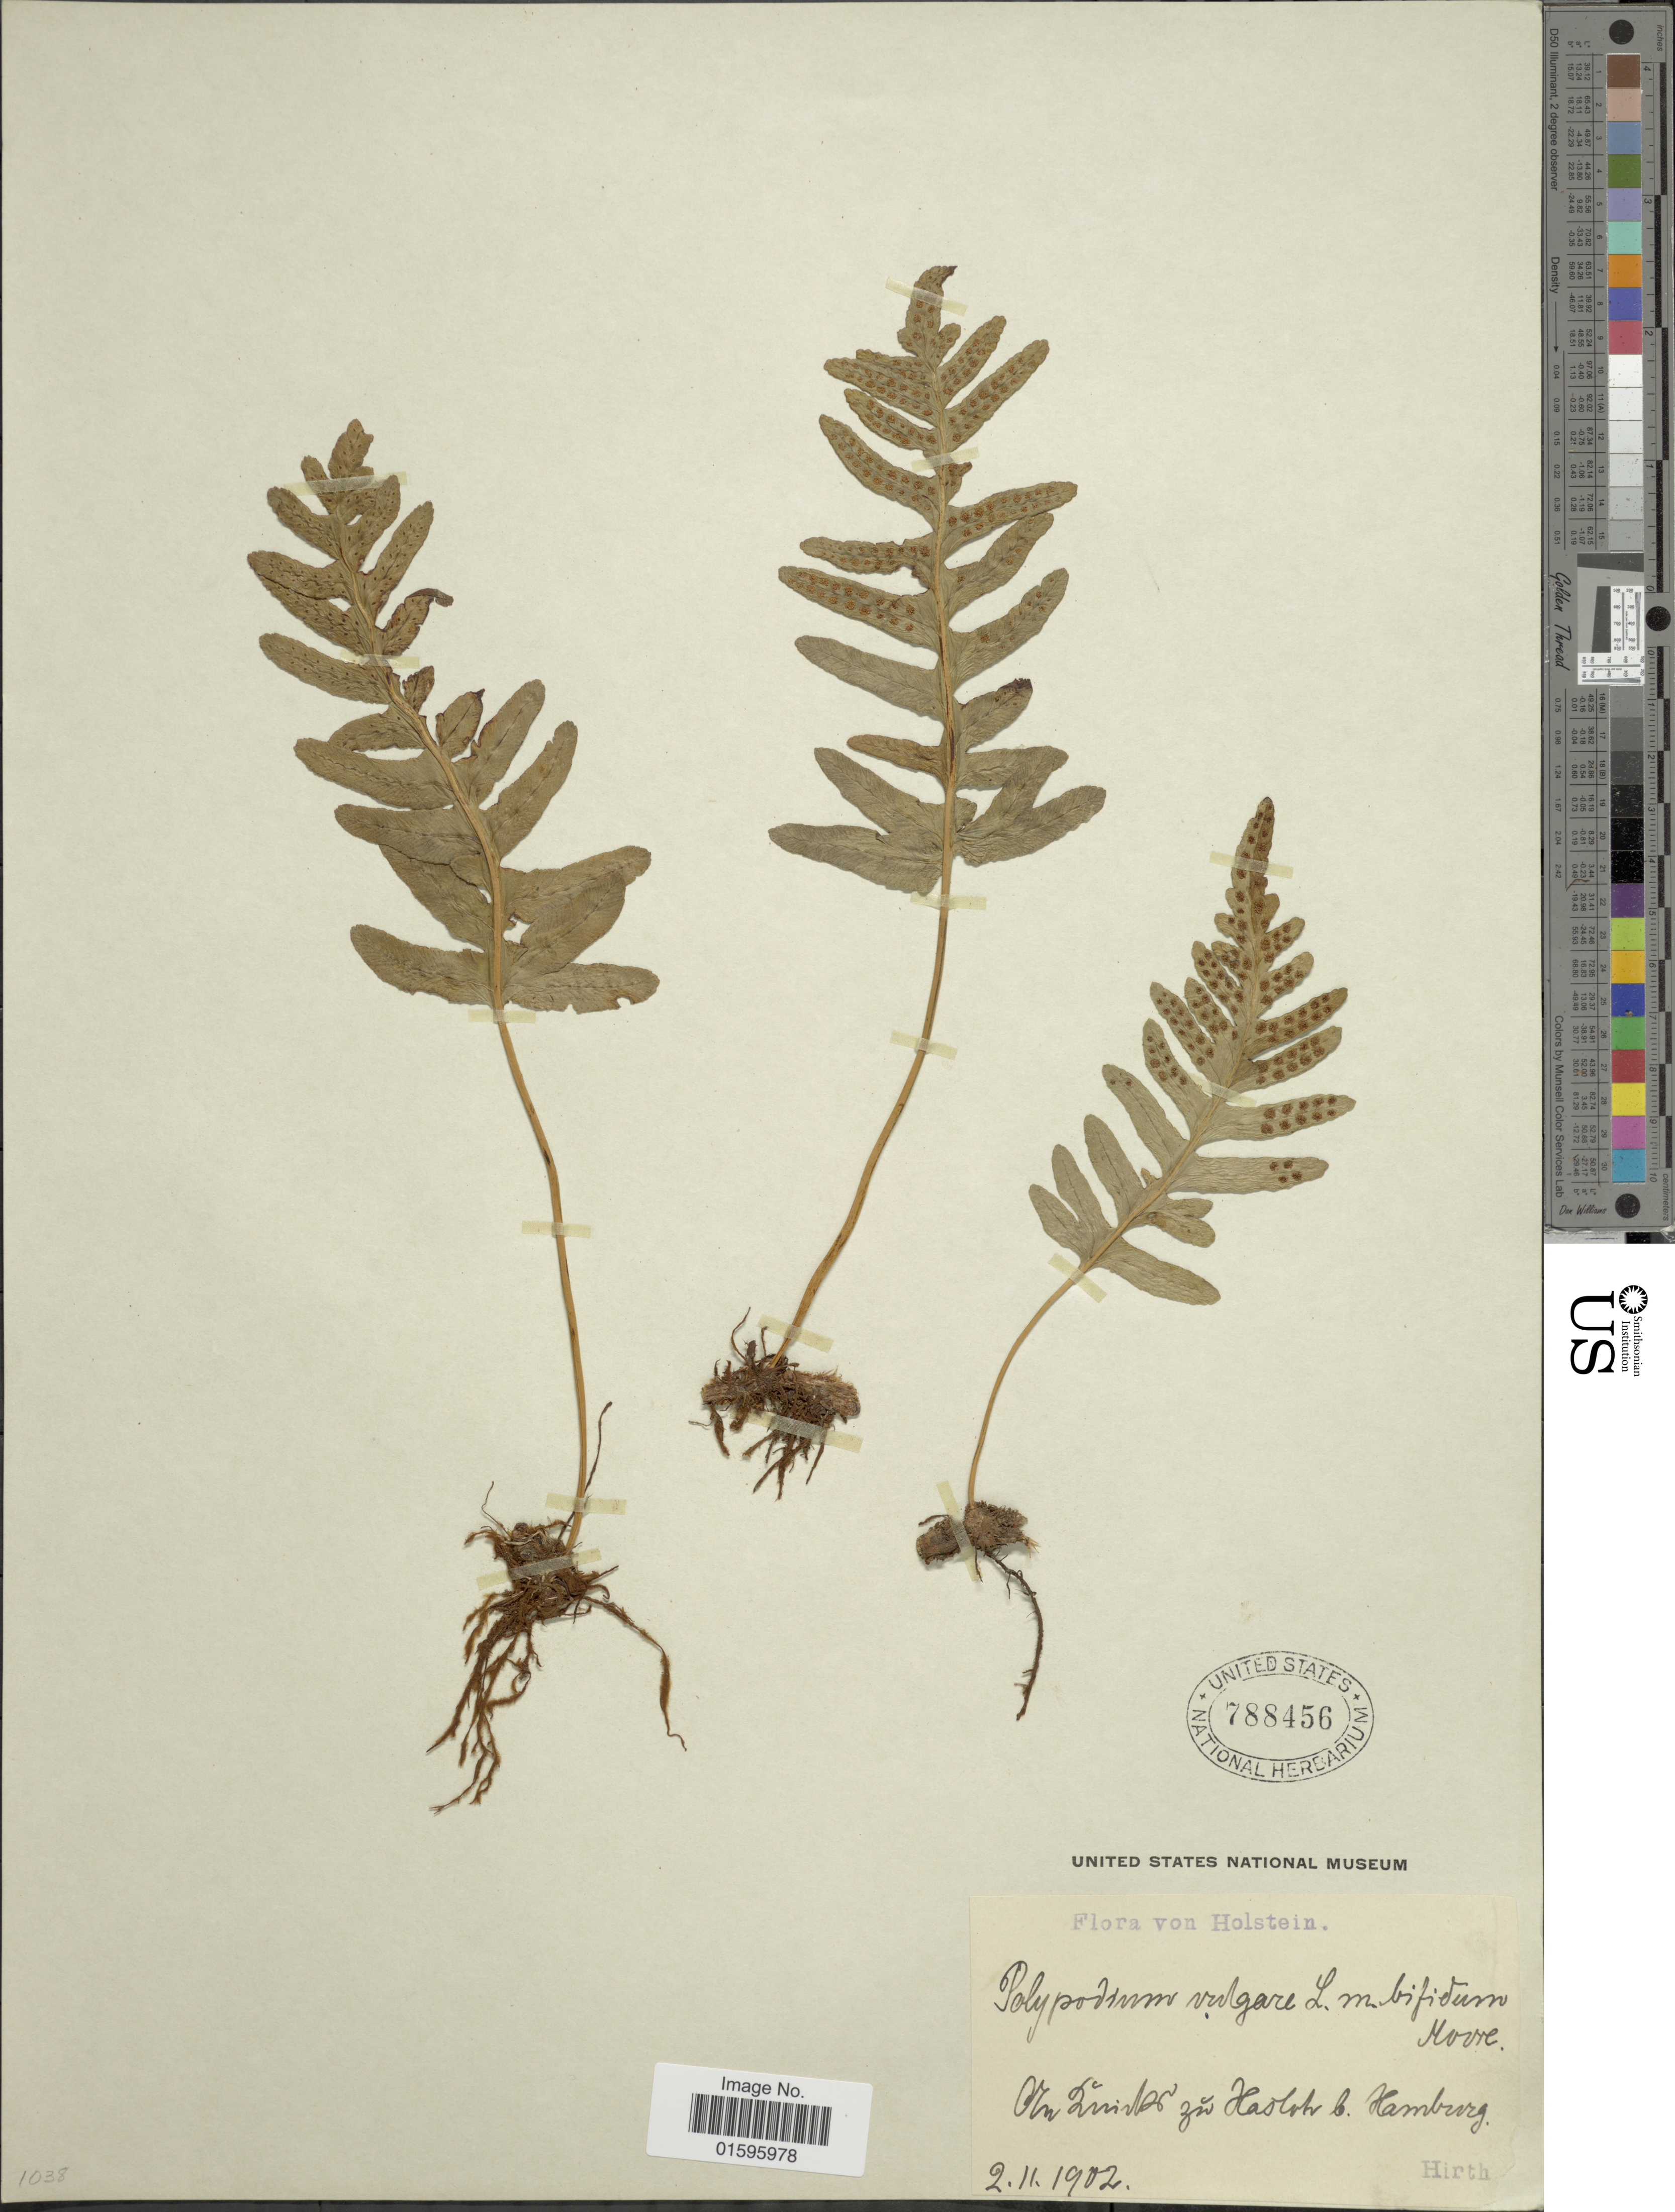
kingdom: Plantae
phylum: Tracheophyta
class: Polypodiopsida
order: Polypodiales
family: Polypodiaceae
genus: Polypodium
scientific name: Polypodium vulgare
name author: L.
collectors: Hirth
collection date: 1902-11-02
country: Germany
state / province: Schleswig-Holstein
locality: Holstein, [illegible text] zu Hasloh b. Hamburg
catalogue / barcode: US 788456